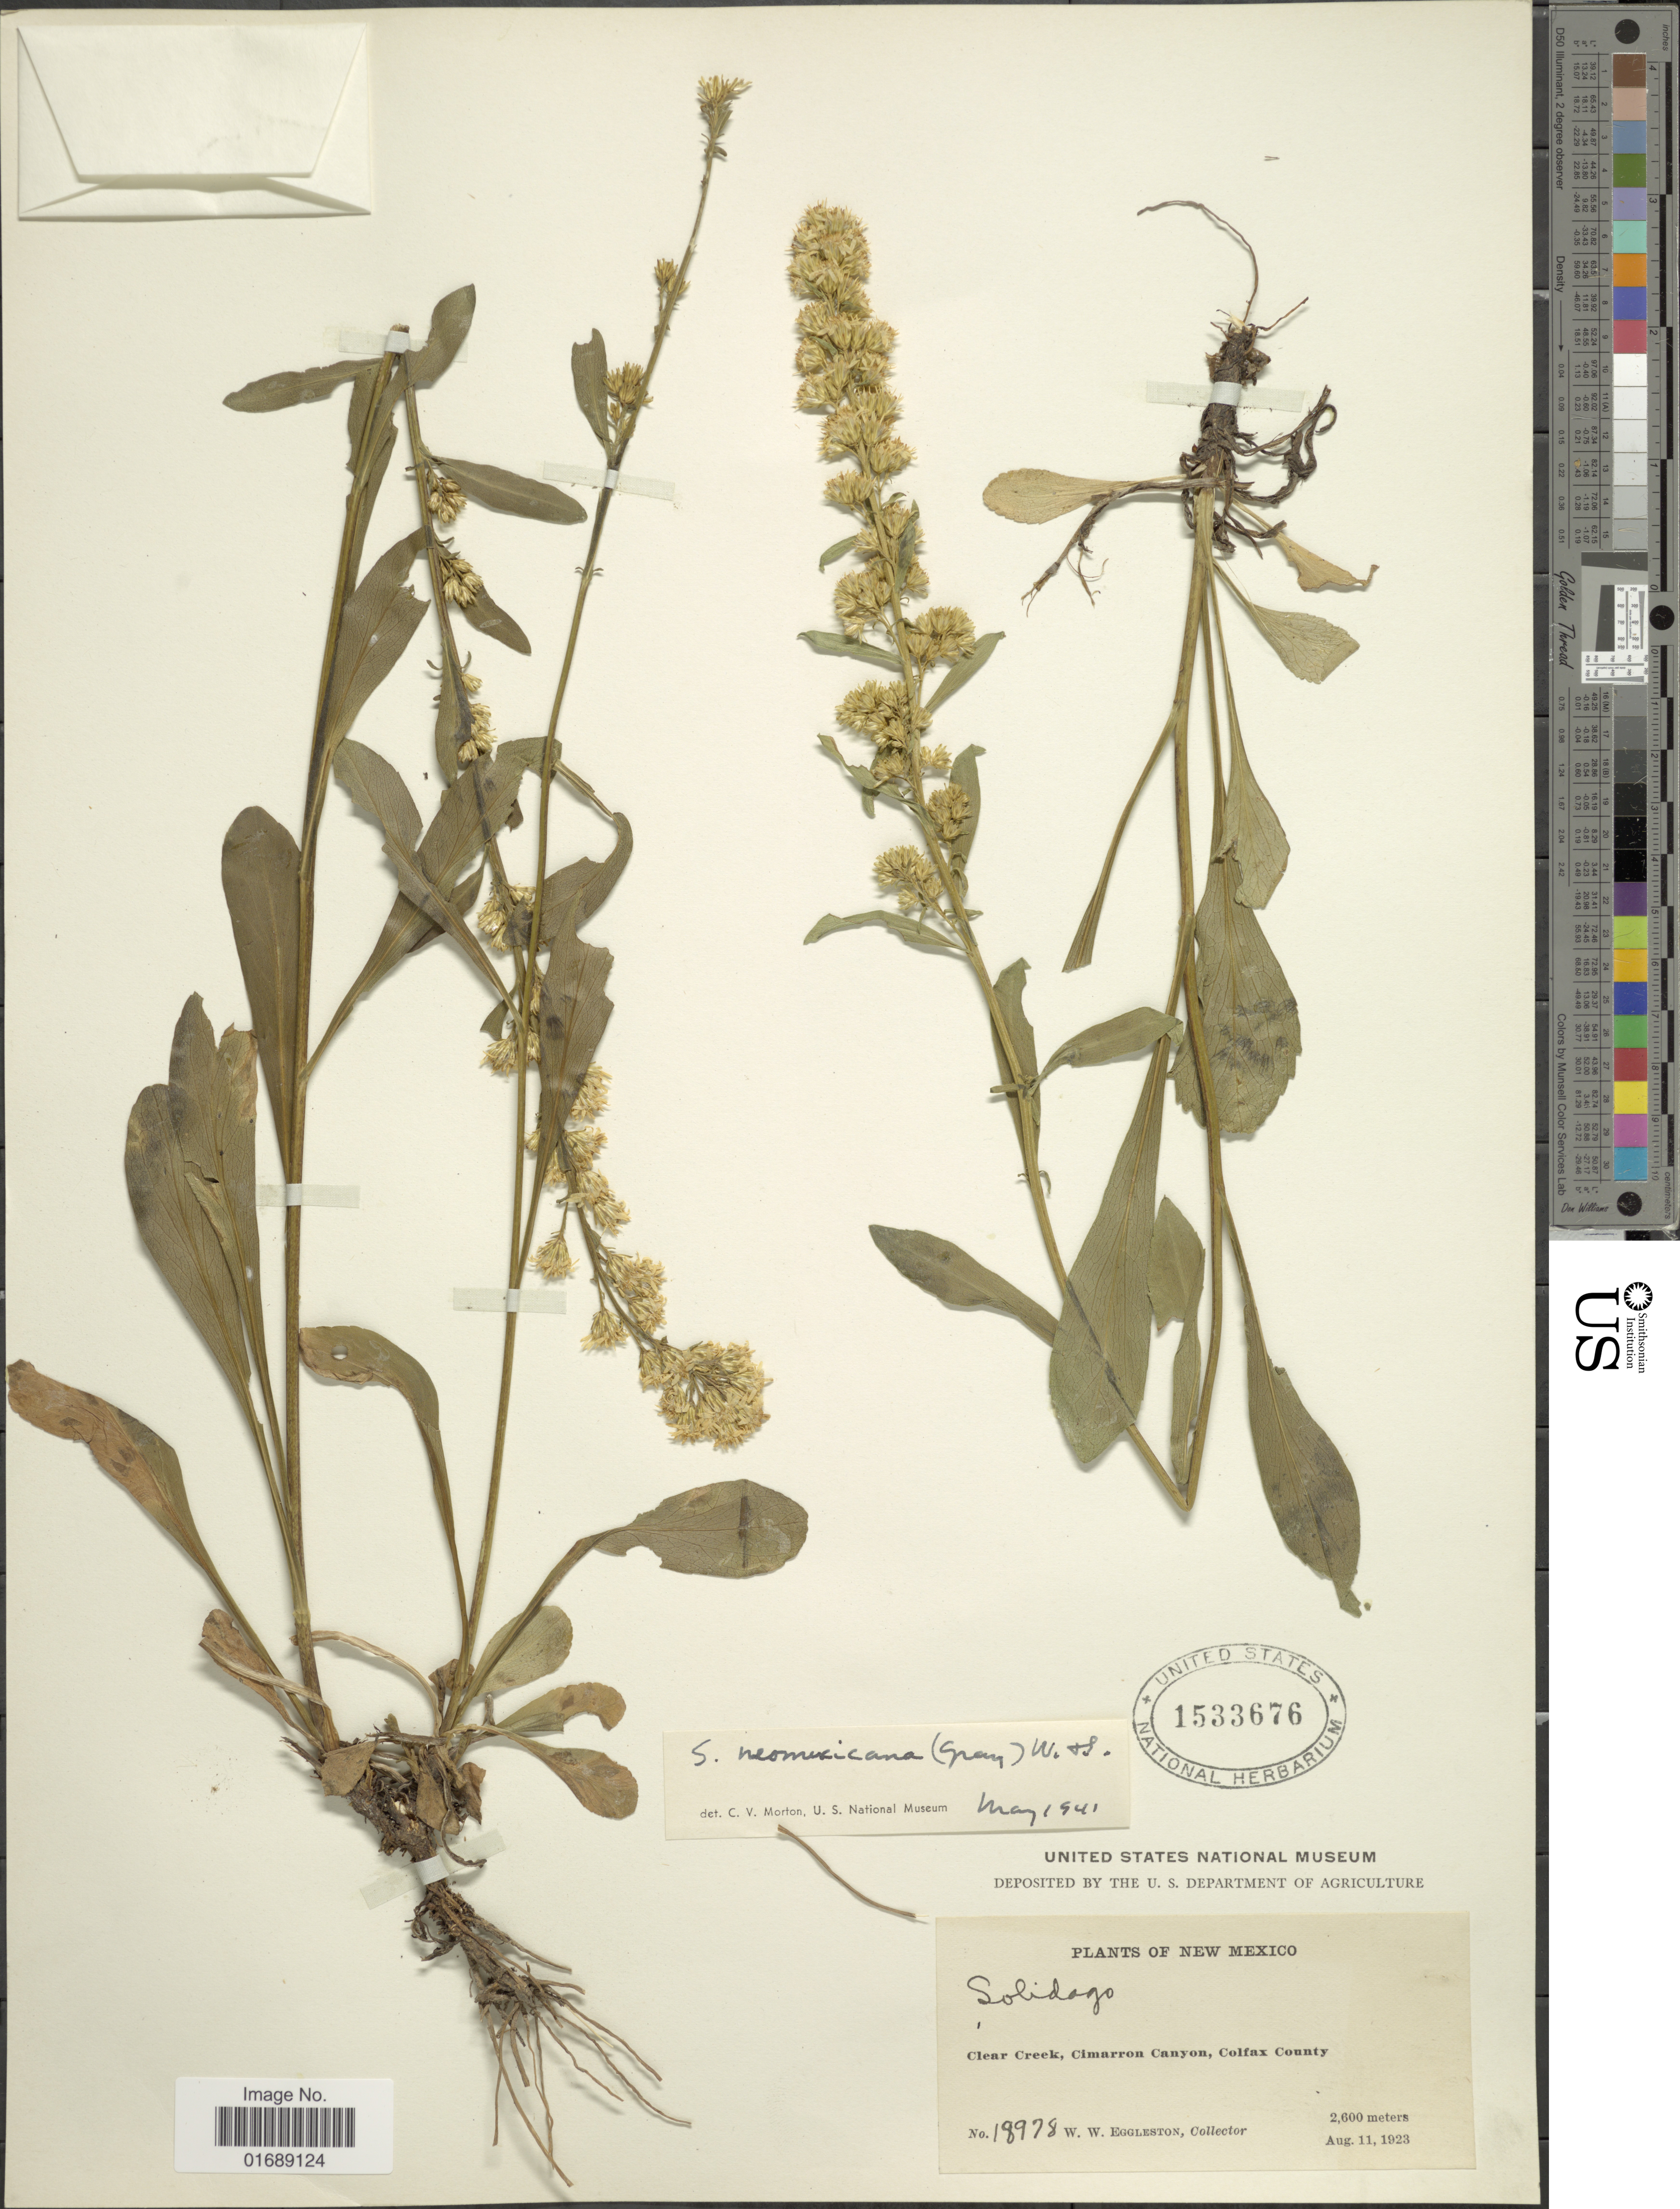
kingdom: Plantae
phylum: Tracheophyta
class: Magnoliopsida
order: Asterales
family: Asteraceae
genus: Solidago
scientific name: Solidago neomexicana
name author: Wooton & Standl.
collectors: W. W. Eggleston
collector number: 18978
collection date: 1923-08-11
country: United States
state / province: New Mexico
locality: Clear Creek, Cimarron Canyon, Colfax County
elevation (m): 2600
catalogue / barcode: US 1533676